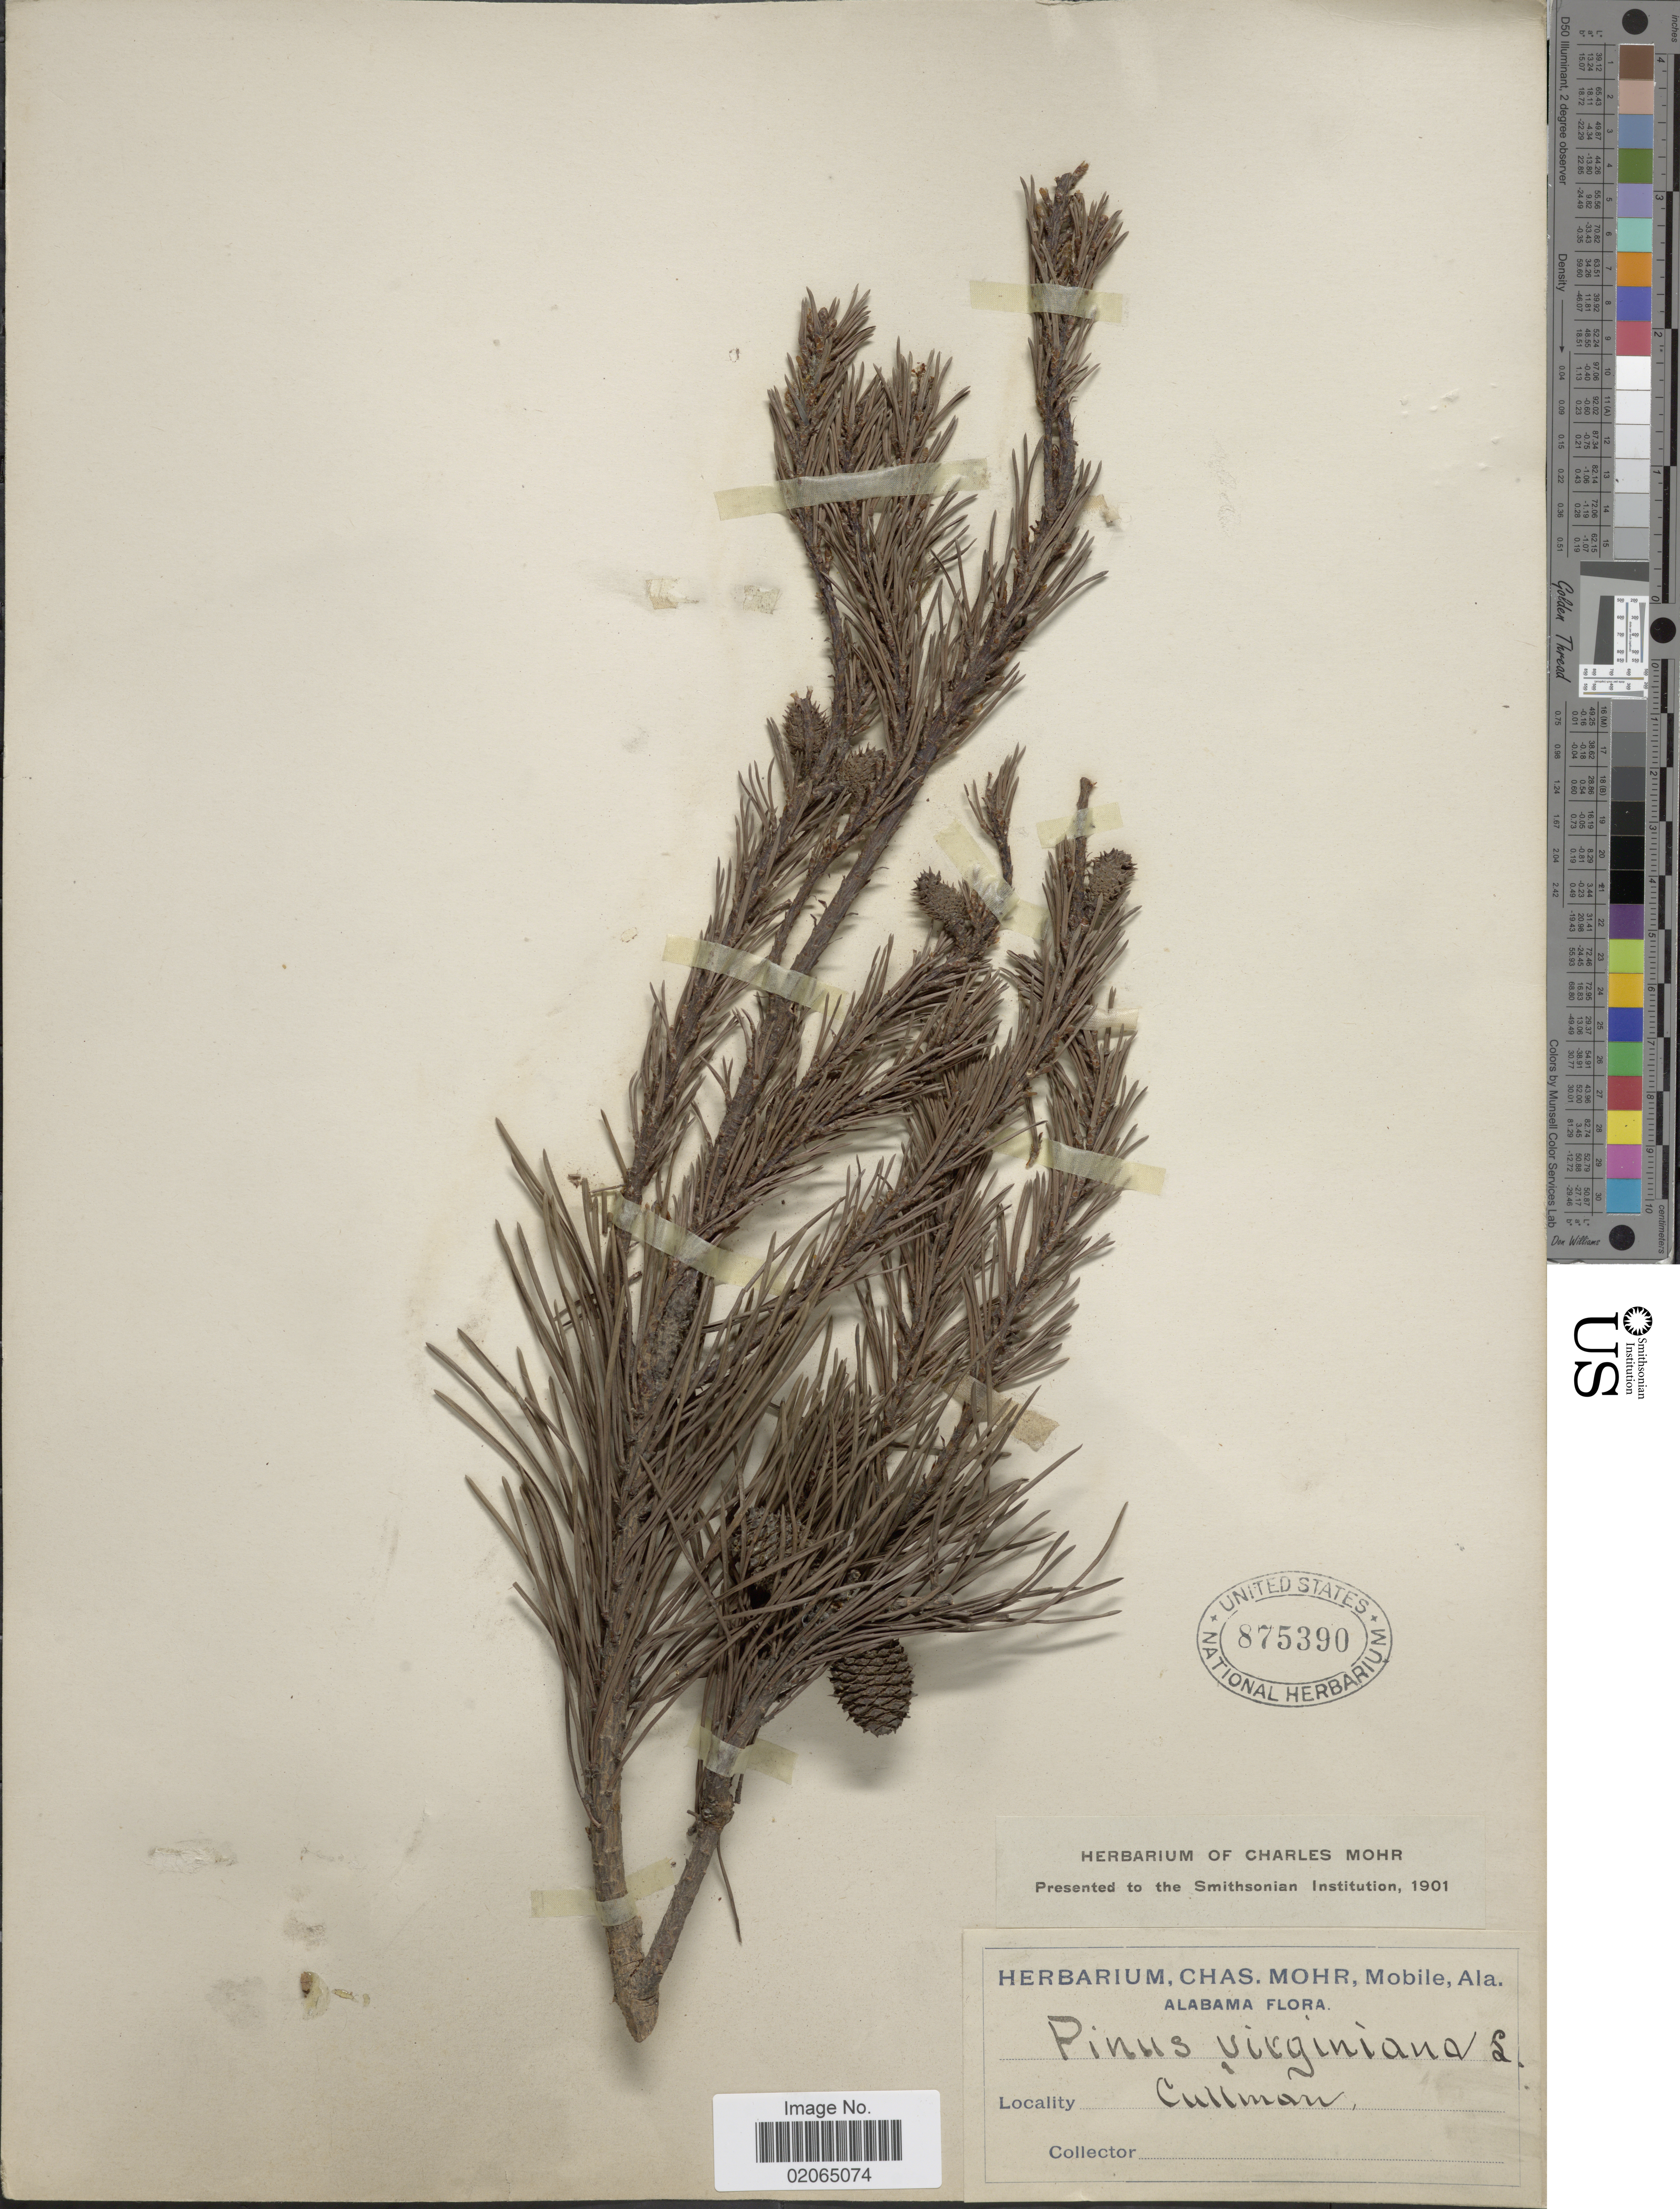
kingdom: Plantae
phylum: Tracheophyta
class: Pinopsida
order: Pinales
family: Pinaceae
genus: Pinus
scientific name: Pinus virginiana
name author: Mill.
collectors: C. T. Mohr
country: United States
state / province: Alabama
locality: Cullman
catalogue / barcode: US 875390